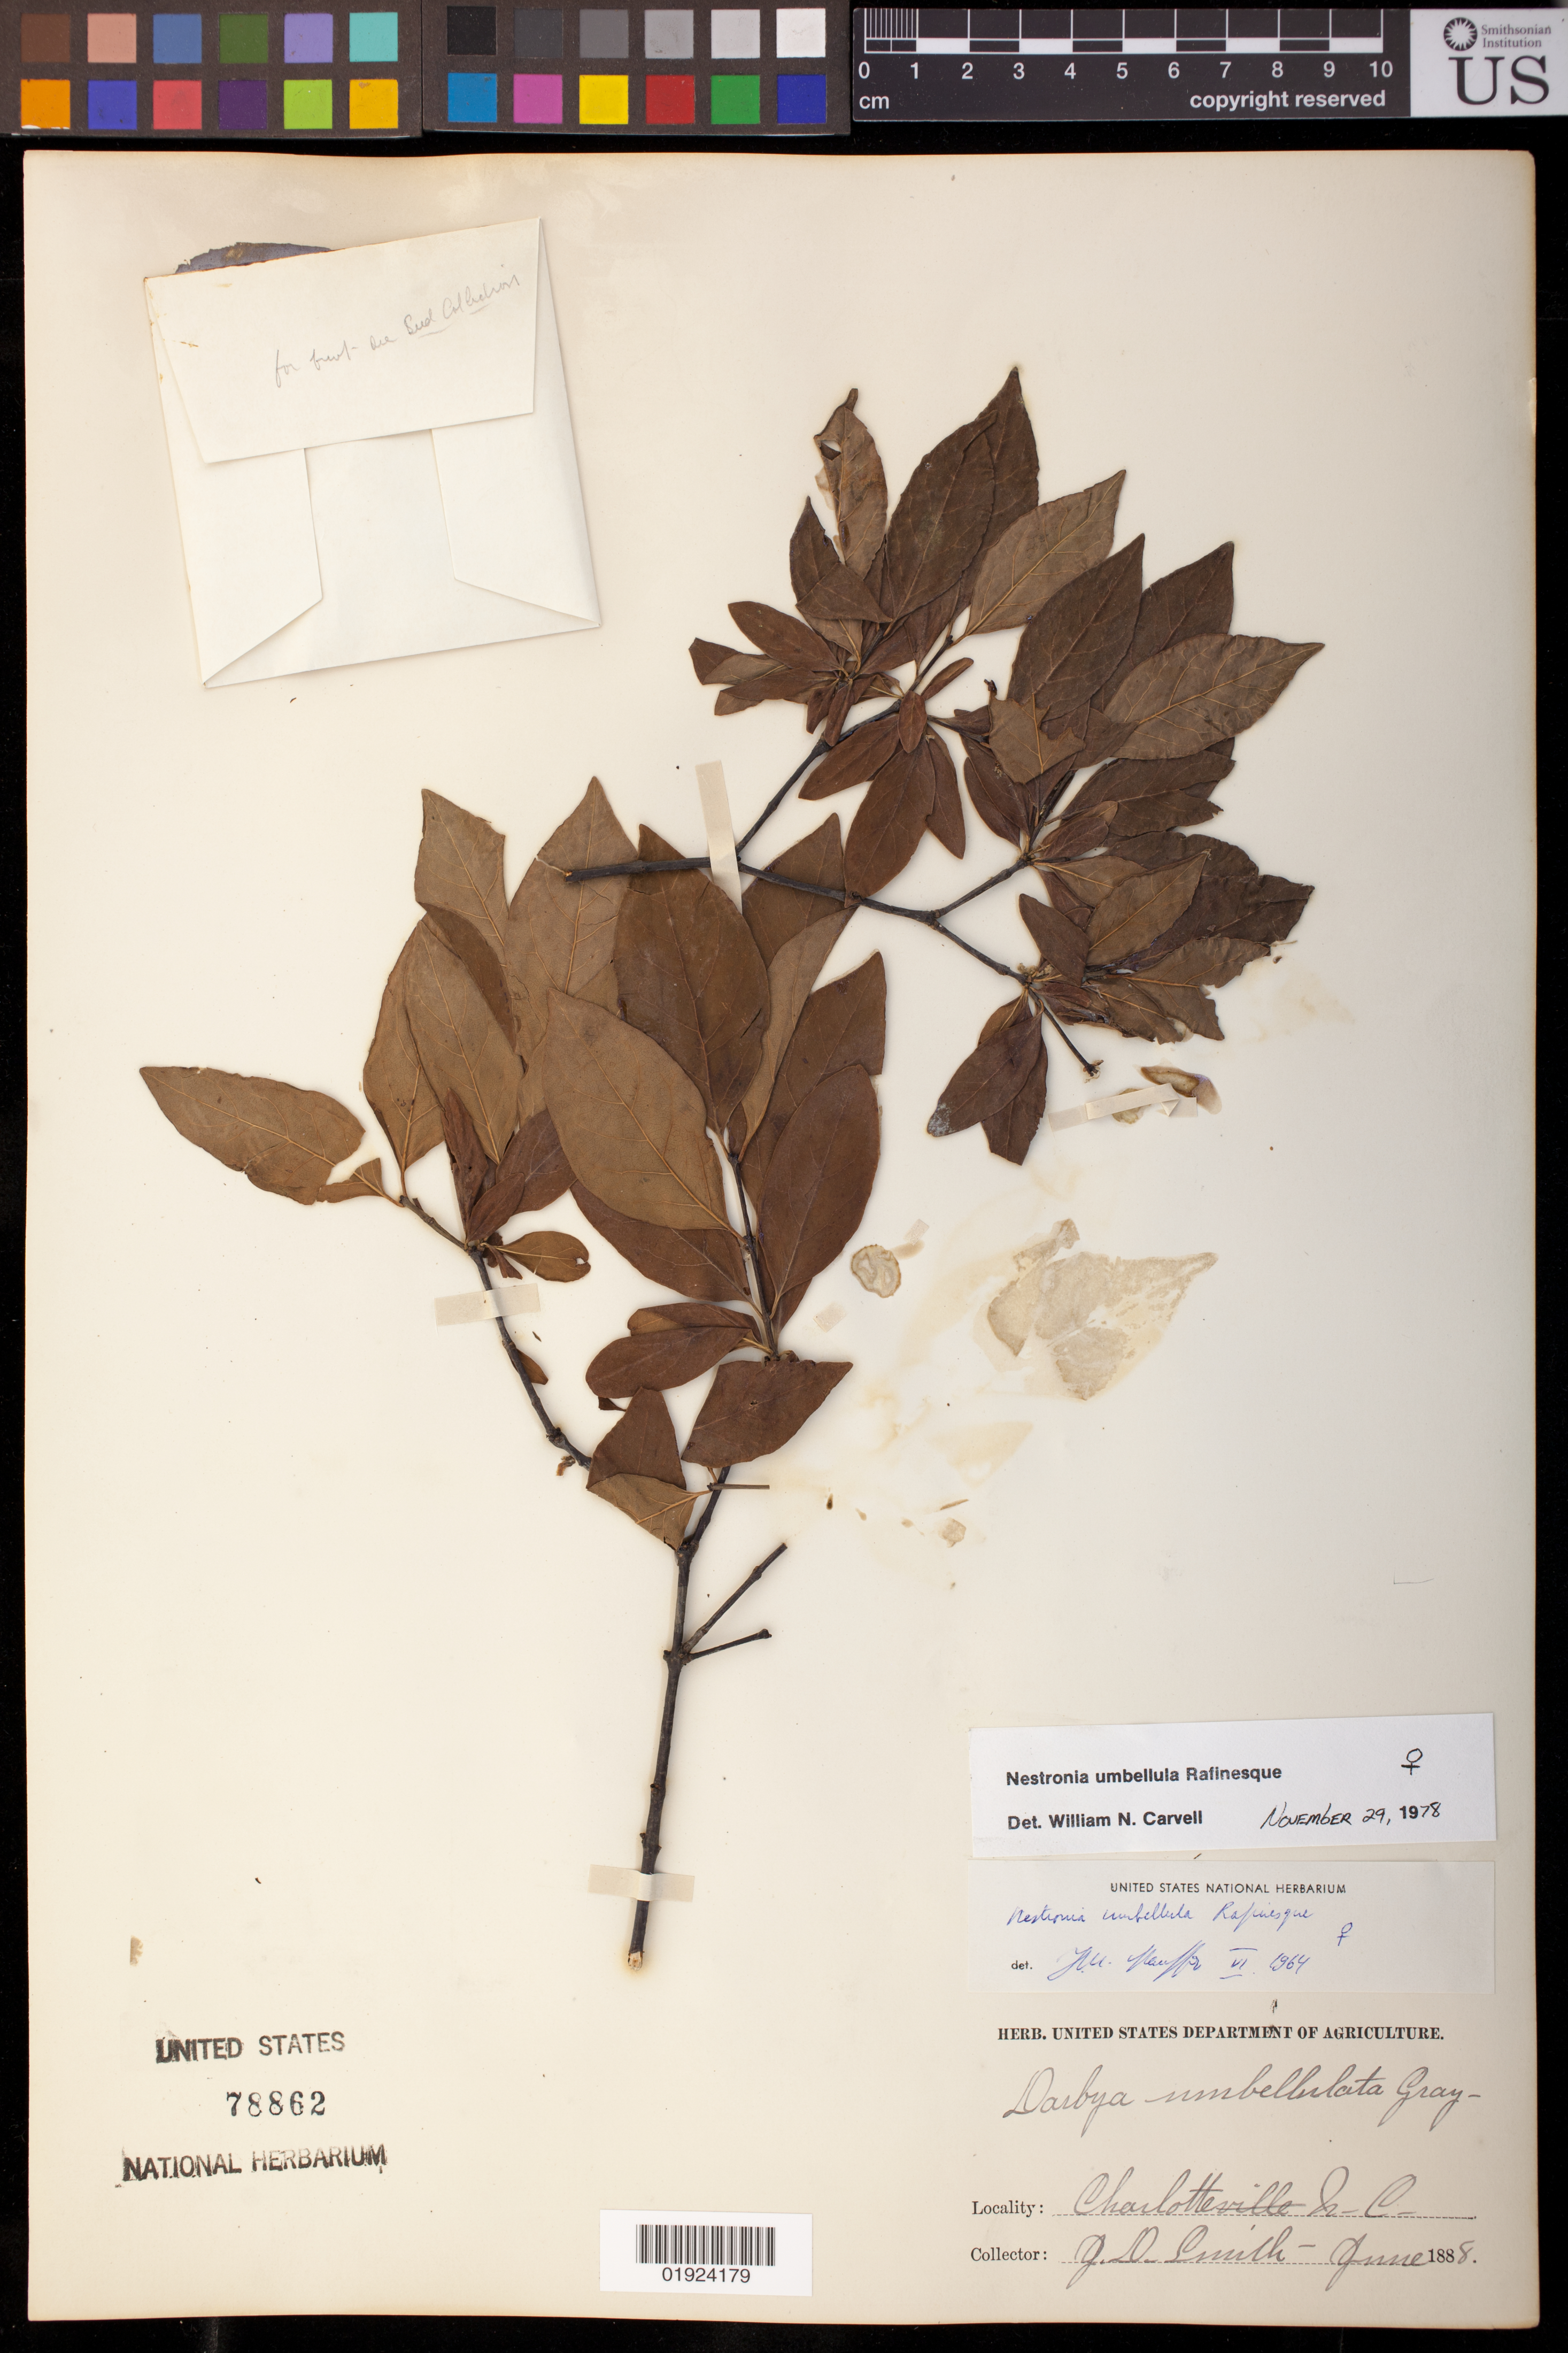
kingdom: Plantae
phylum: Tracheophyta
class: Magnoliopsida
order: Santalales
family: Santalaceae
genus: Nestronia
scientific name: Nestronia umbellula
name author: Raf.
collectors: J. D. Smith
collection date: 1888-06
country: United States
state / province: North Carolina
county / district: Mecklenburg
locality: Charlotte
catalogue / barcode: US 78862